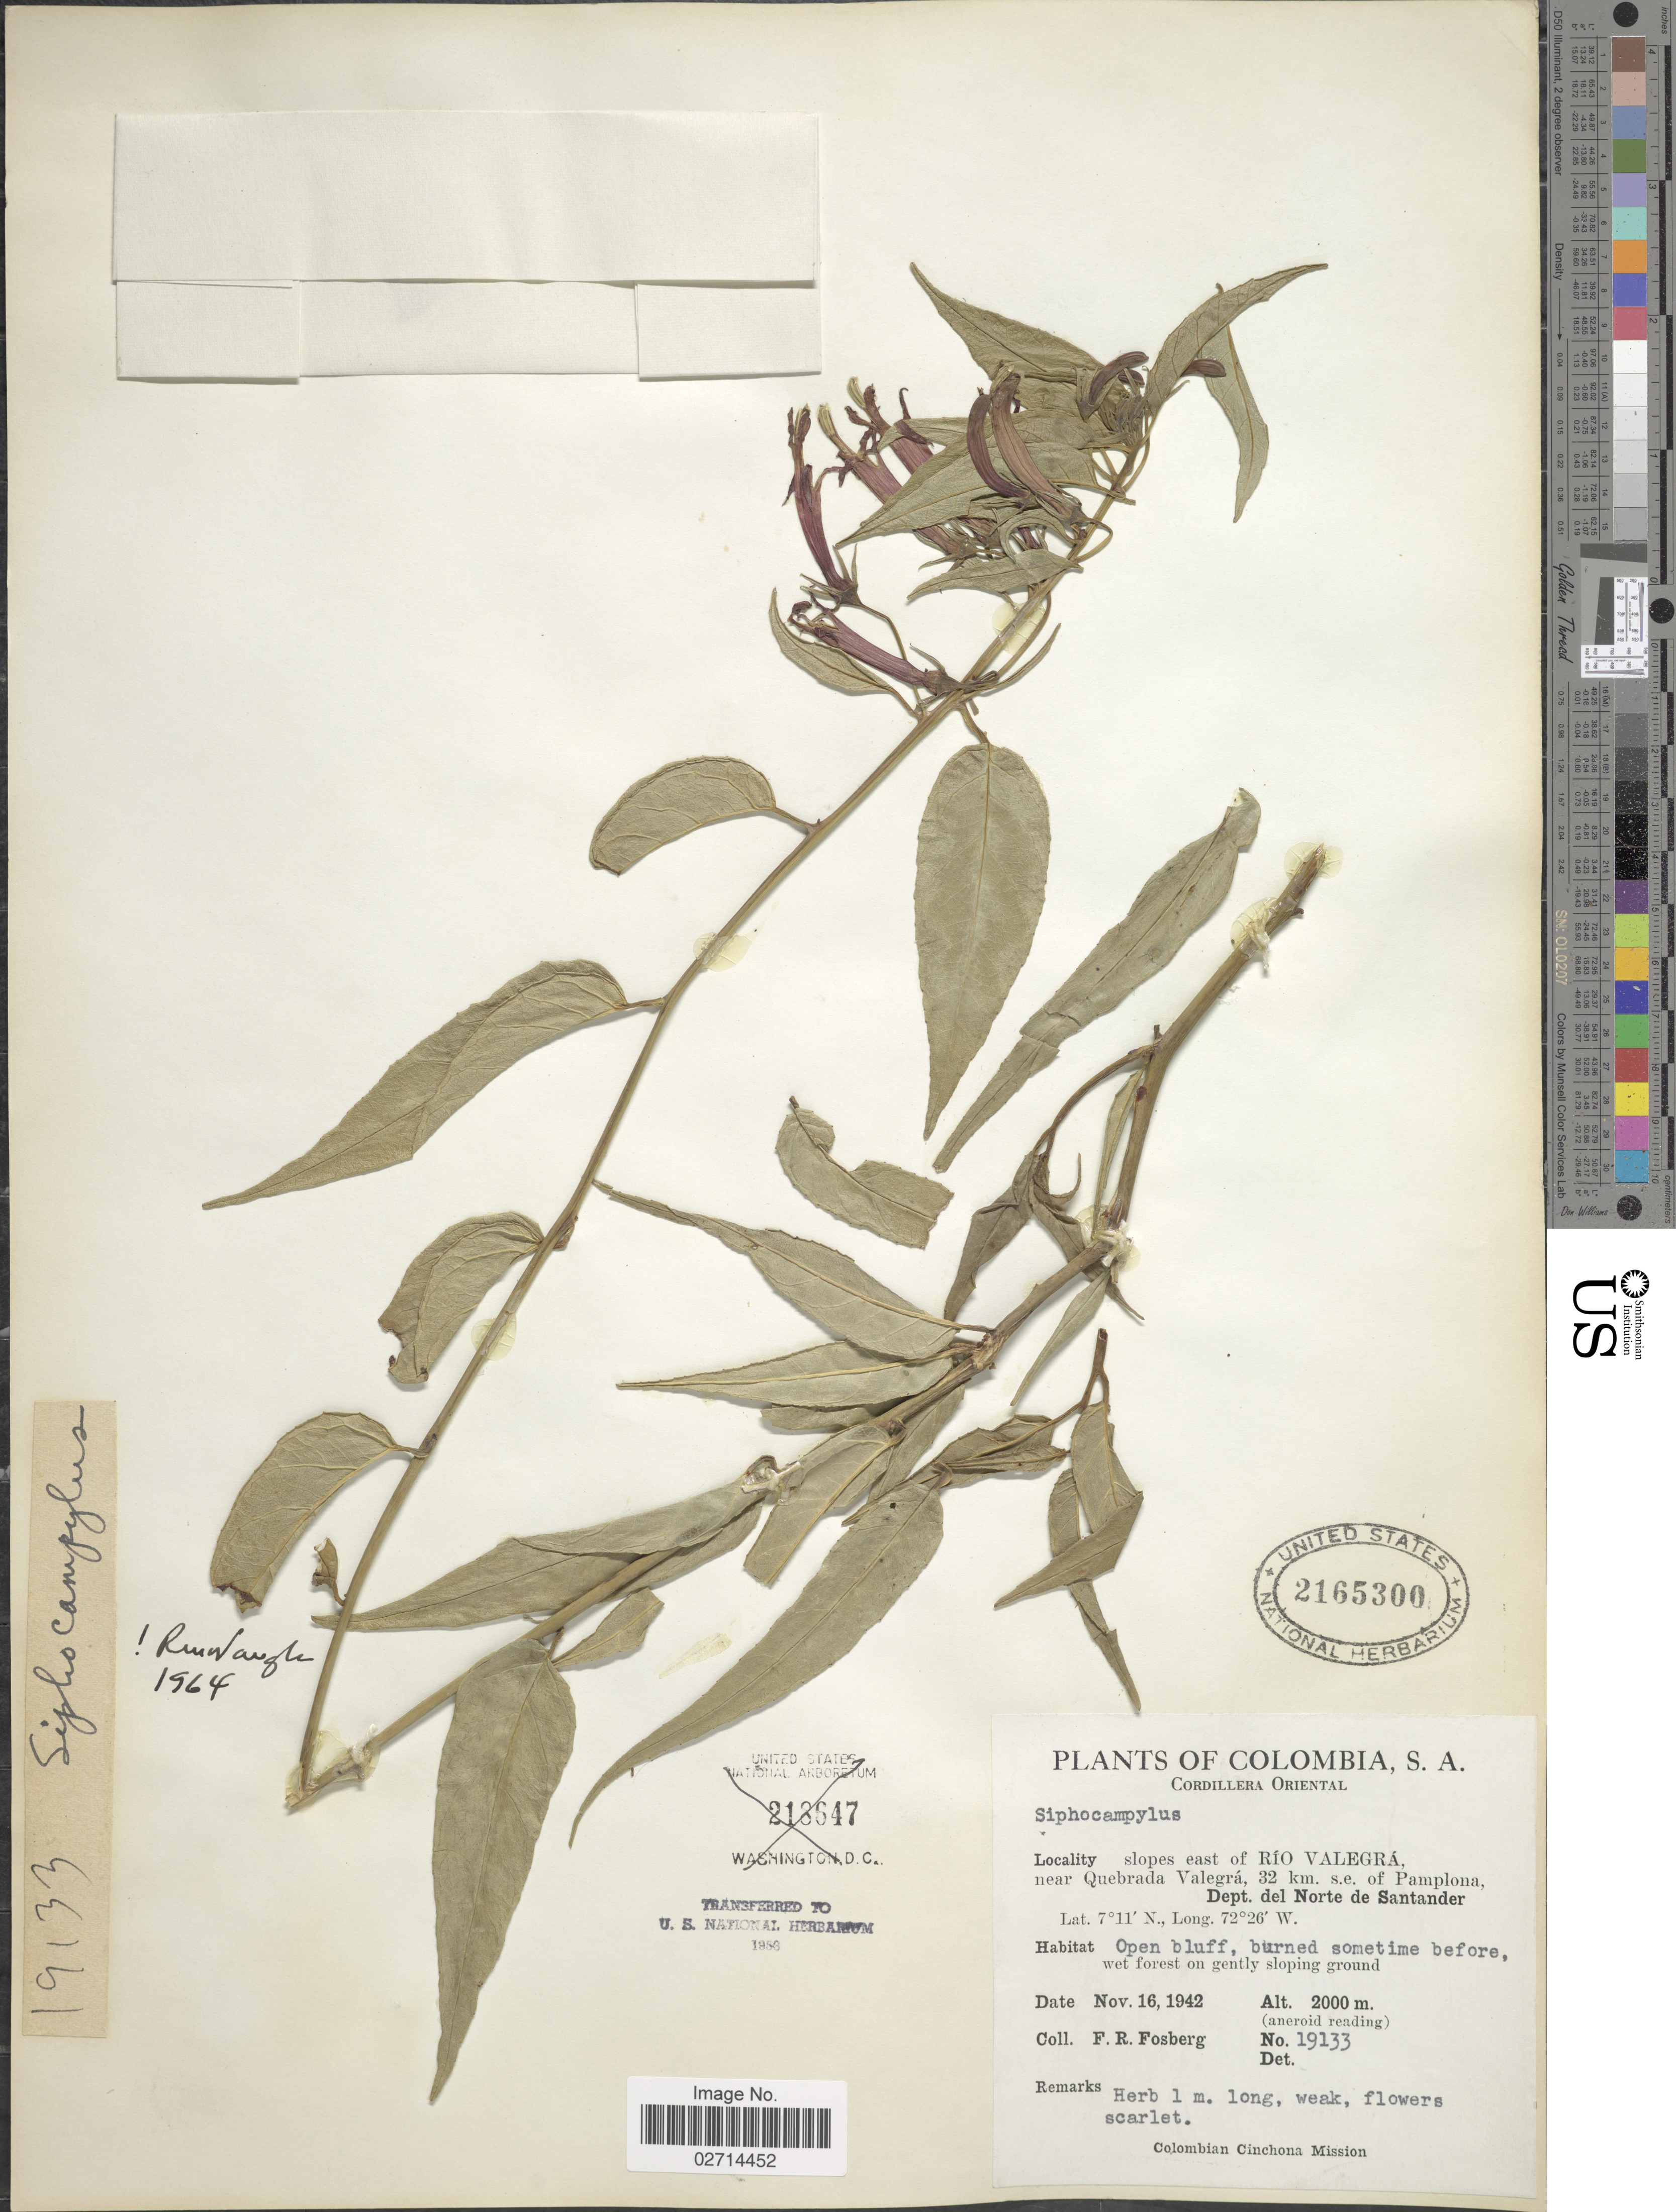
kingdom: Plantae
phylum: Tracheophyta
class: Magnoliopsida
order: Asterales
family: Campanulaceae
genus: Siphocampylus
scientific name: Siphocampylus sp.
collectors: F. R. Fosberg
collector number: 19133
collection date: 1942-11-16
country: Colombia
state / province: Norte de Santander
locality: Cordillera Oriental, slopes east of Rio Valegra, near Quebrada Valegra, 32 km. s.e. of Pamplona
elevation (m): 2000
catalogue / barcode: US 2165300